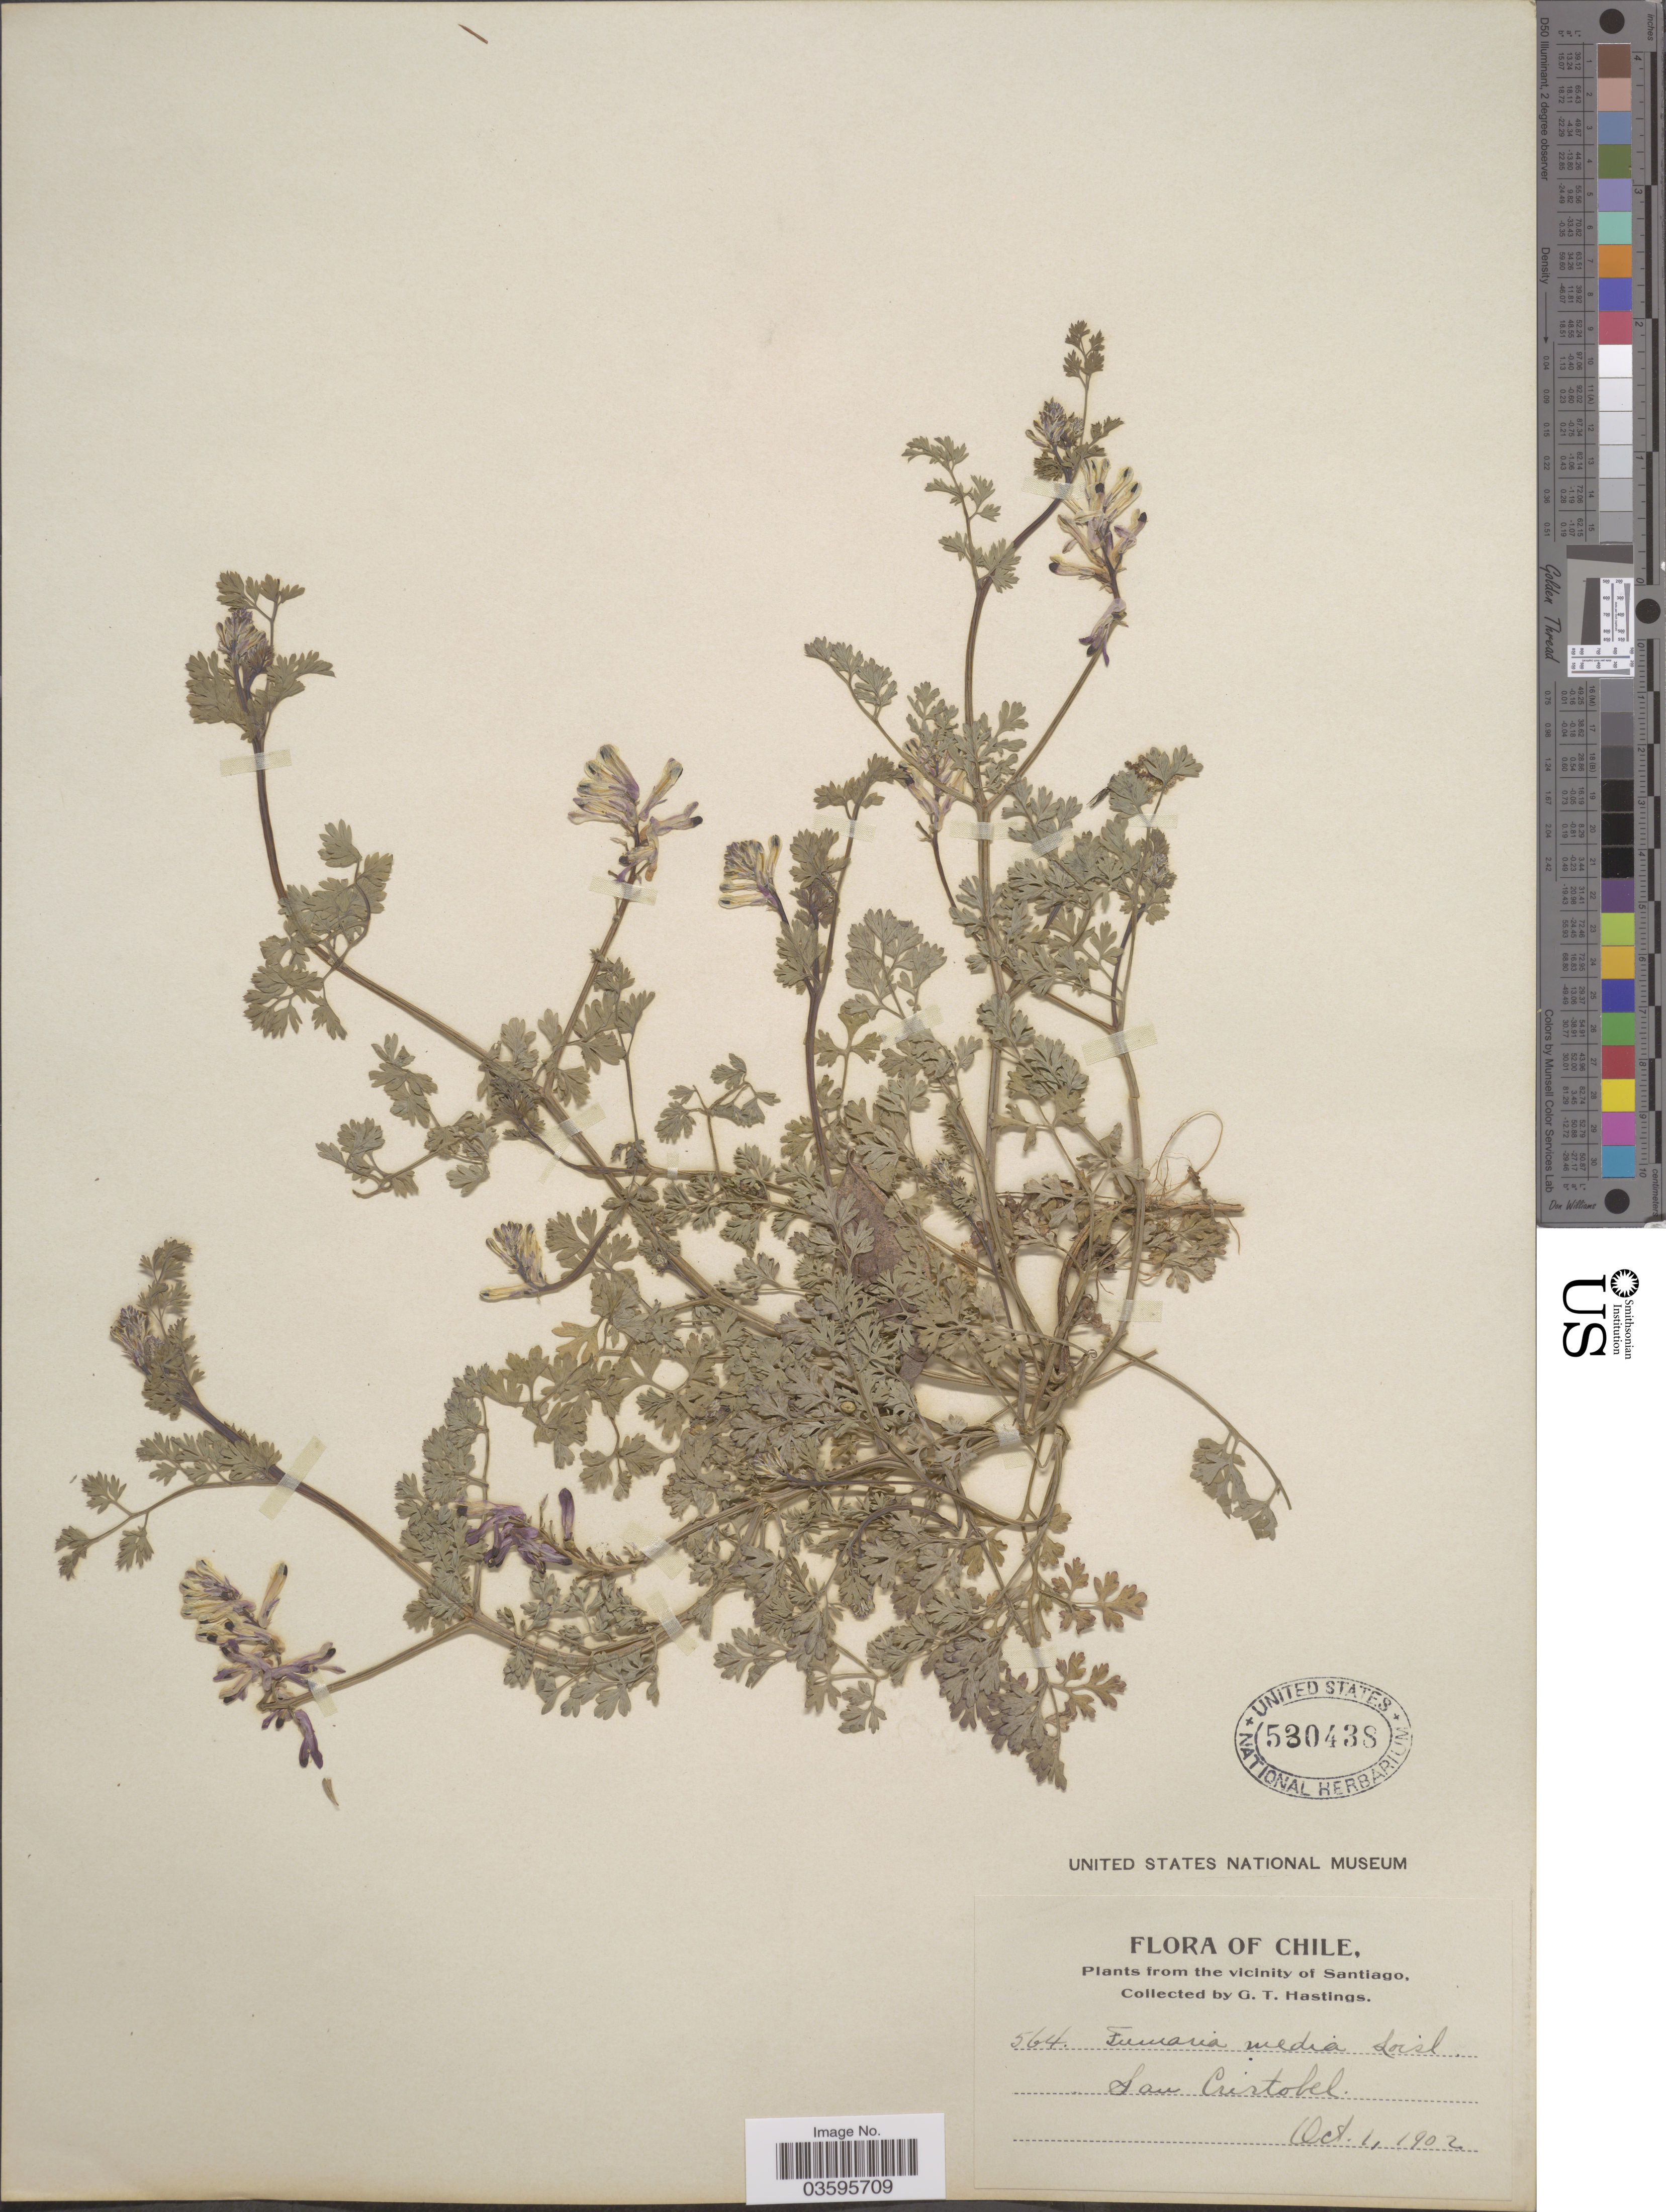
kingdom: Plantae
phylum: Tracheophyta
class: Magnoliopsida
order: Ranunculales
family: Papaveraceae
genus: Fumaria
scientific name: Fumaria media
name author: Loisel.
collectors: G. Hastings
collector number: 564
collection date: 1902-10-01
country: Chile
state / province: Región Metropolitana (RM)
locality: The vicinity of Santiago, San Cristobal.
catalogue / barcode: US 530438